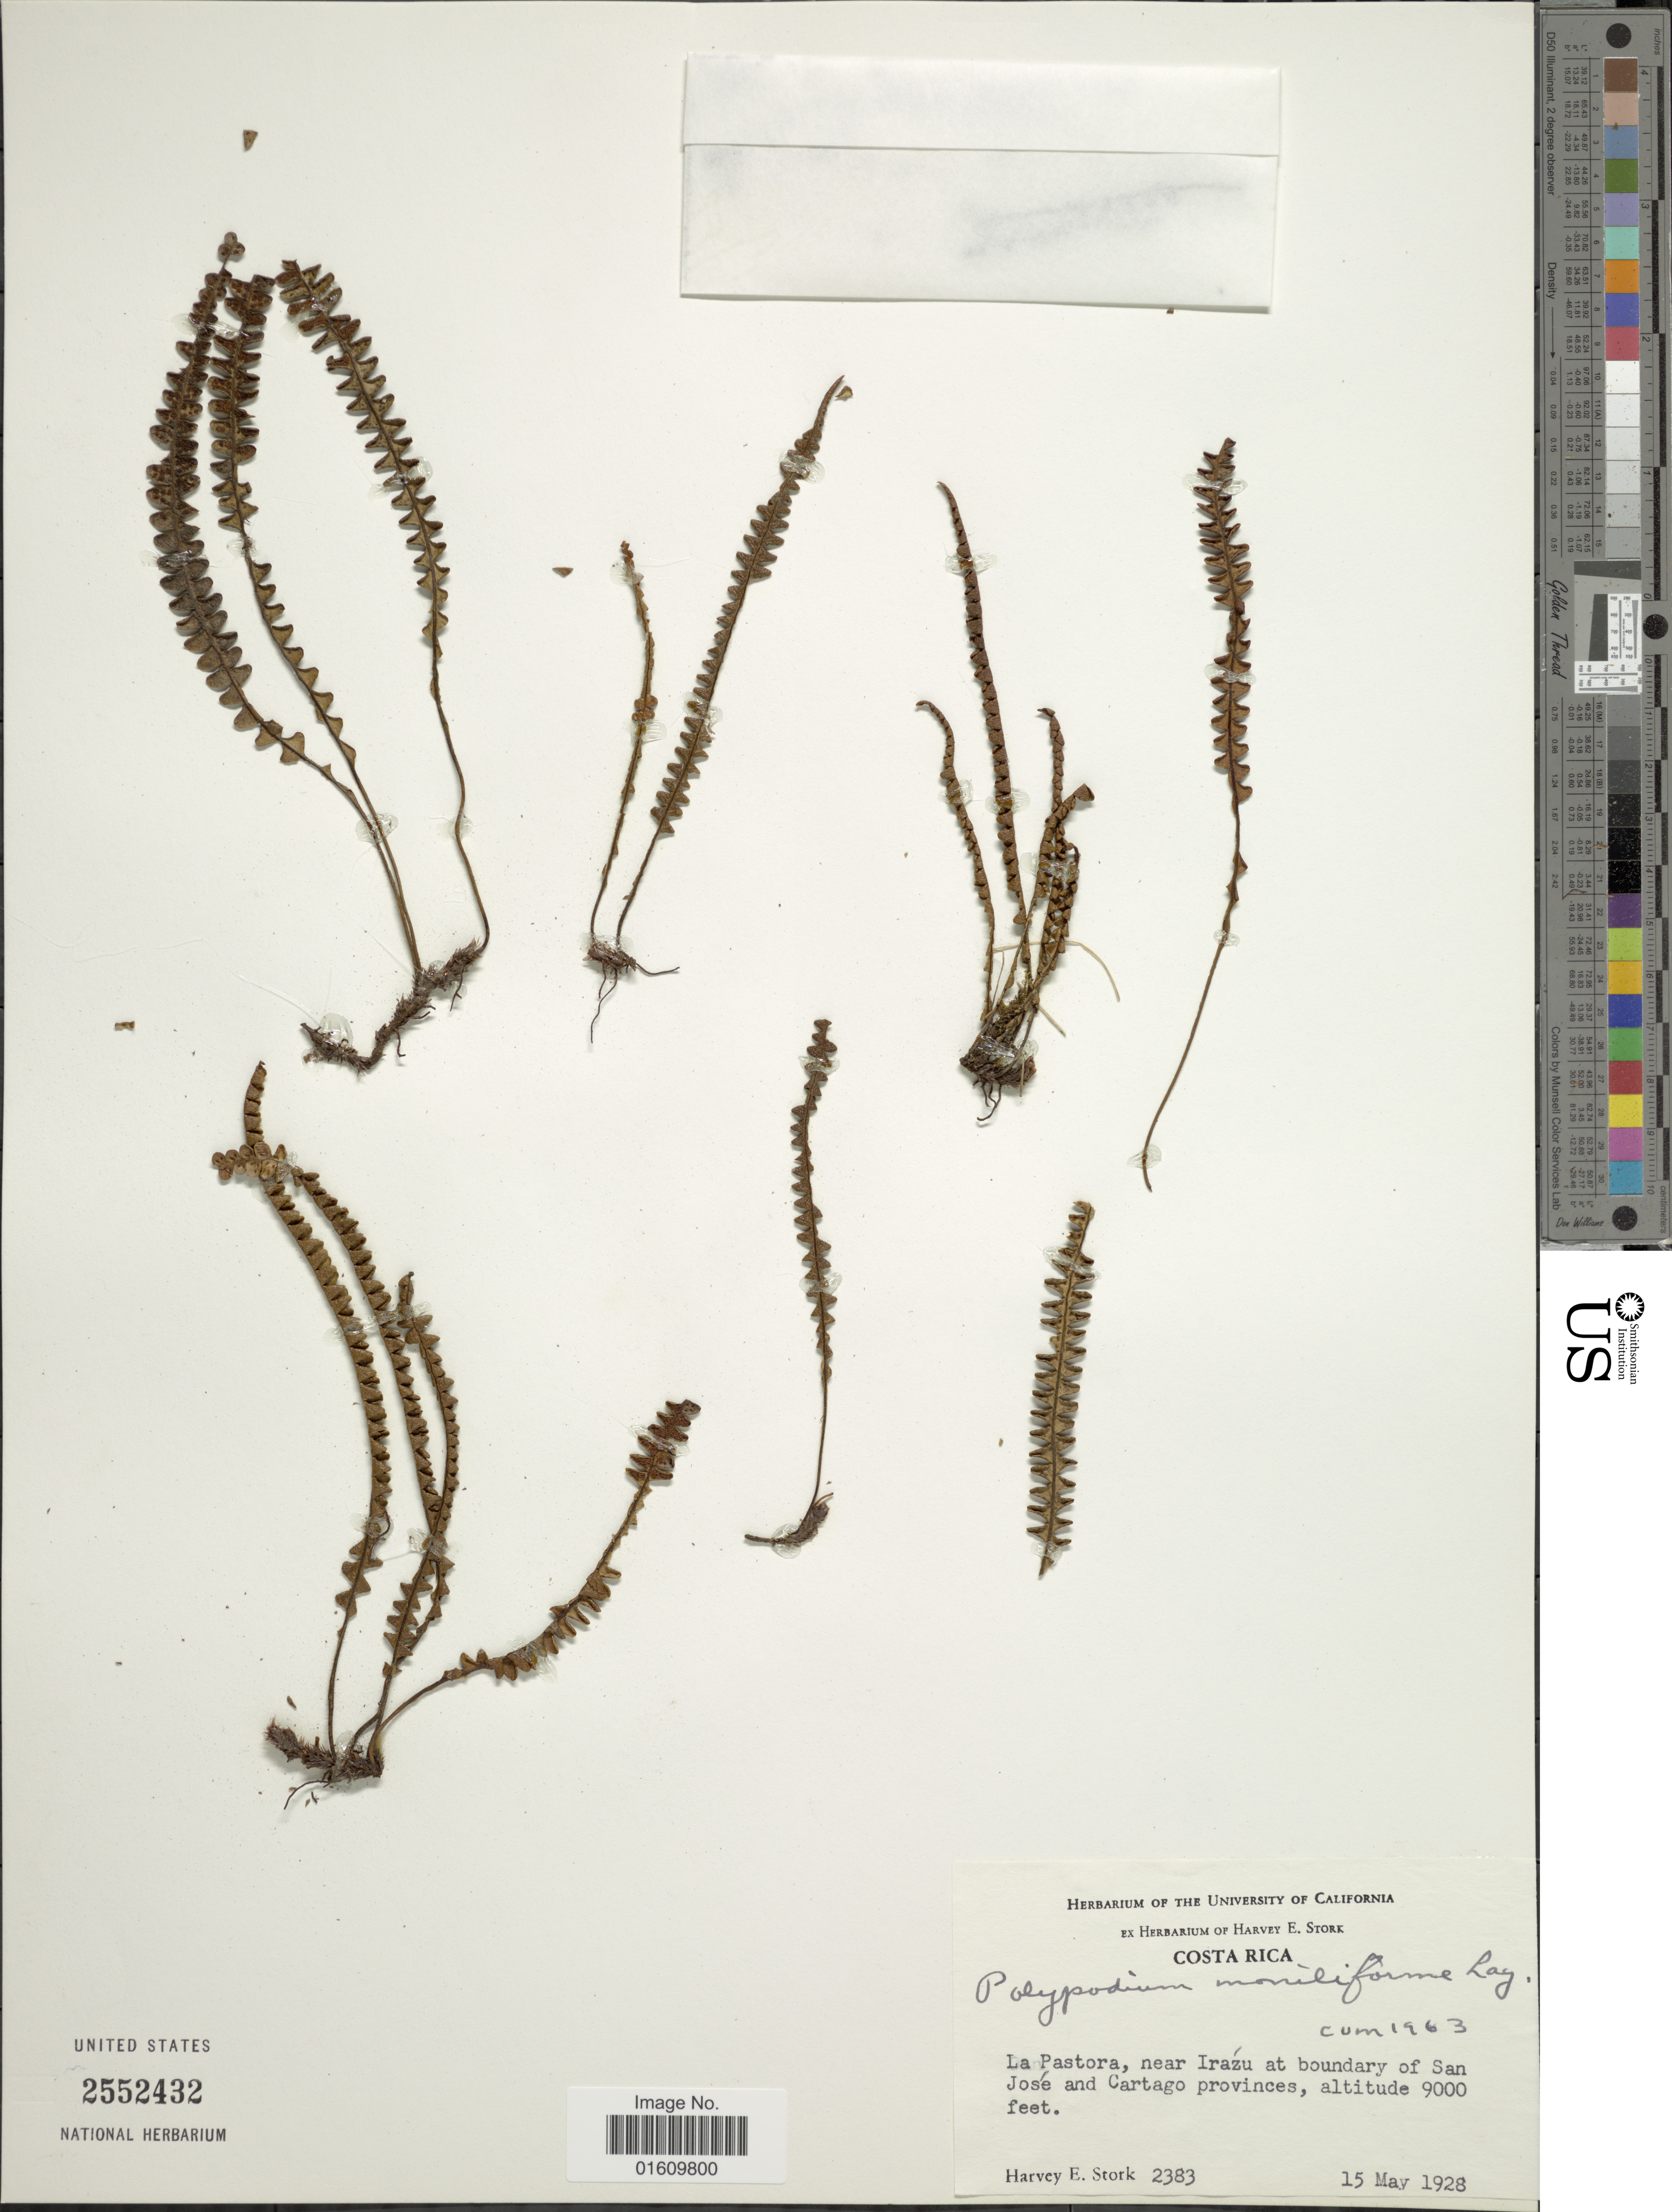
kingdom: Plantae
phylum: Tracheophyta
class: Polypodiopsida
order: Polypodiales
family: Polypodiaceae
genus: Melpomene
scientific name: Melpomene moniliformis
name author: (Lag. ex Sw.) A.R. Sm. & R.C. Moran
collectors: H. E. Stork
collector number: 2383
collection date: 1928-05-15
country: Costa Rica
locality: La Pastora, near Irazu at Boundary of San Jose and Cartago provinces.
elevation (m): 2743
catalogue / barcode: US 2552432